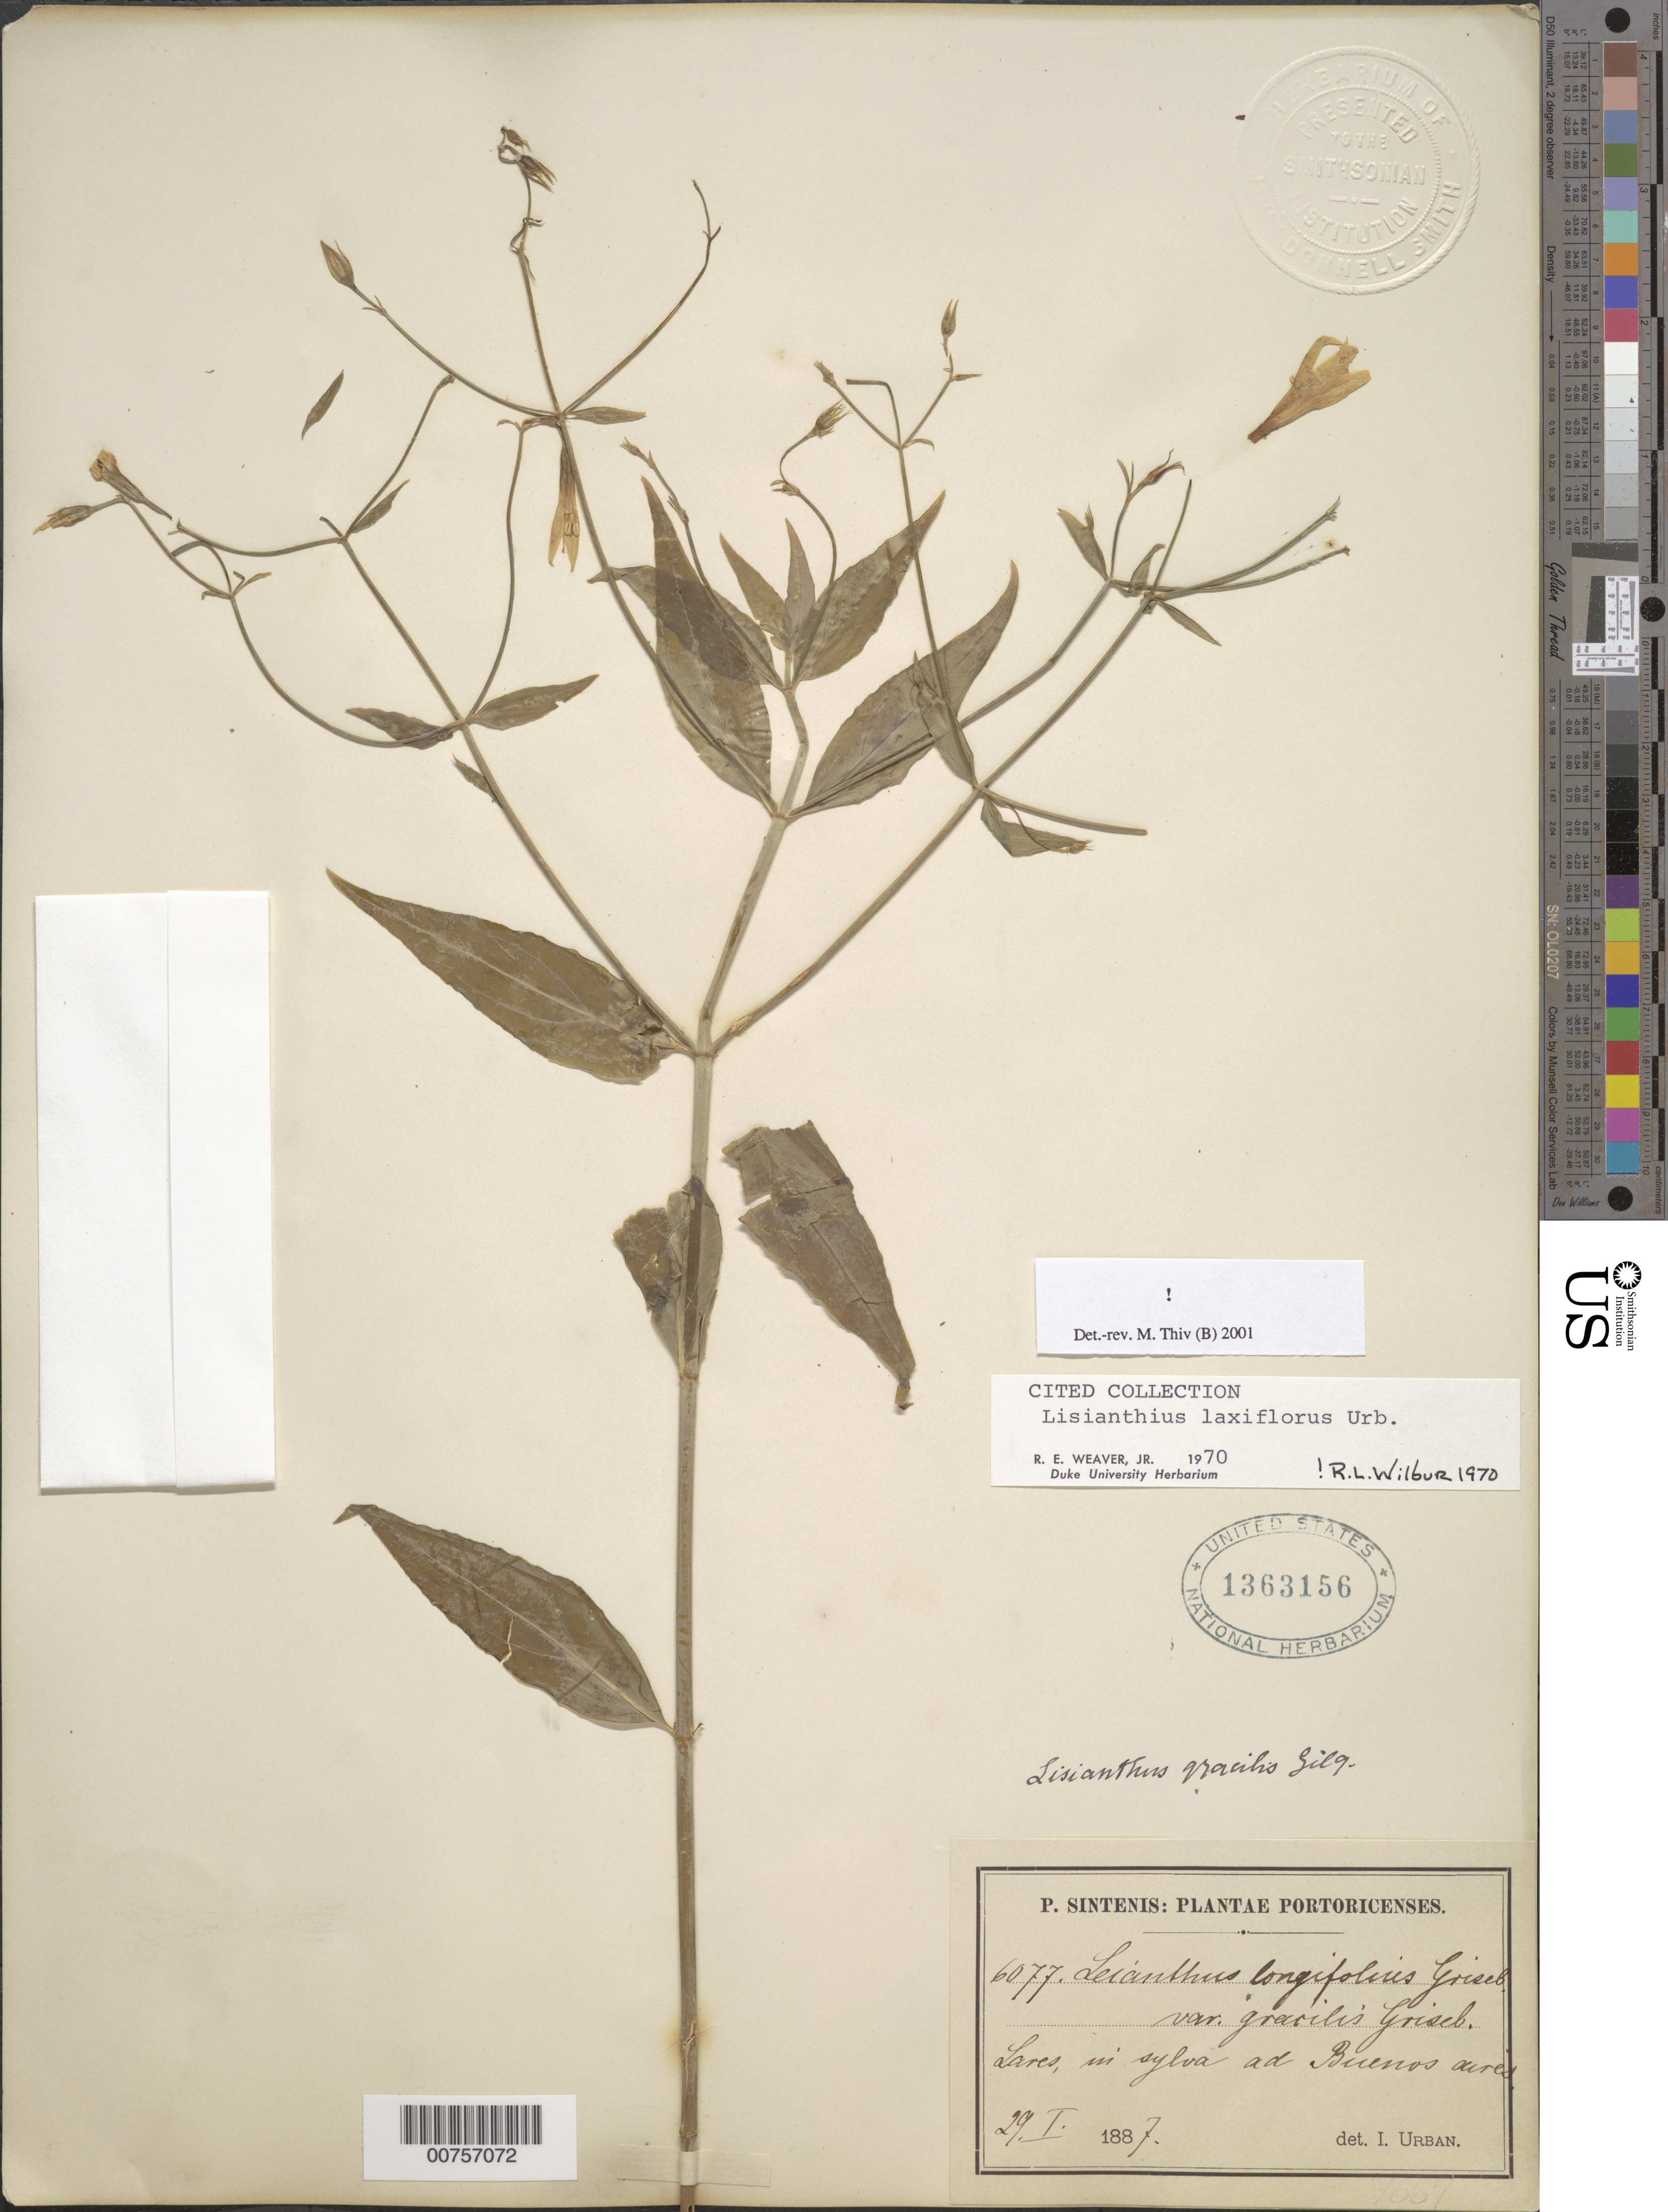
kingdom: Plantae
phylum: Tracheophyta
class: Magnoliopsida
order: Gentianales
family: Gentianaceae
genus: Lisianthius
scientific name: Lisianthius laxiflorus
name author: Urb.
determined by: Thiv, M.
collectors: P. Sintenis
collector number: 6077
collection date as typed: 29 Jan 1887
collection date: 1887-01-29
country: Puerto Rico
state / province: Lares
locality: Lares, in sylva ad Buenos Aires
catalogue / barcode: US 1363156